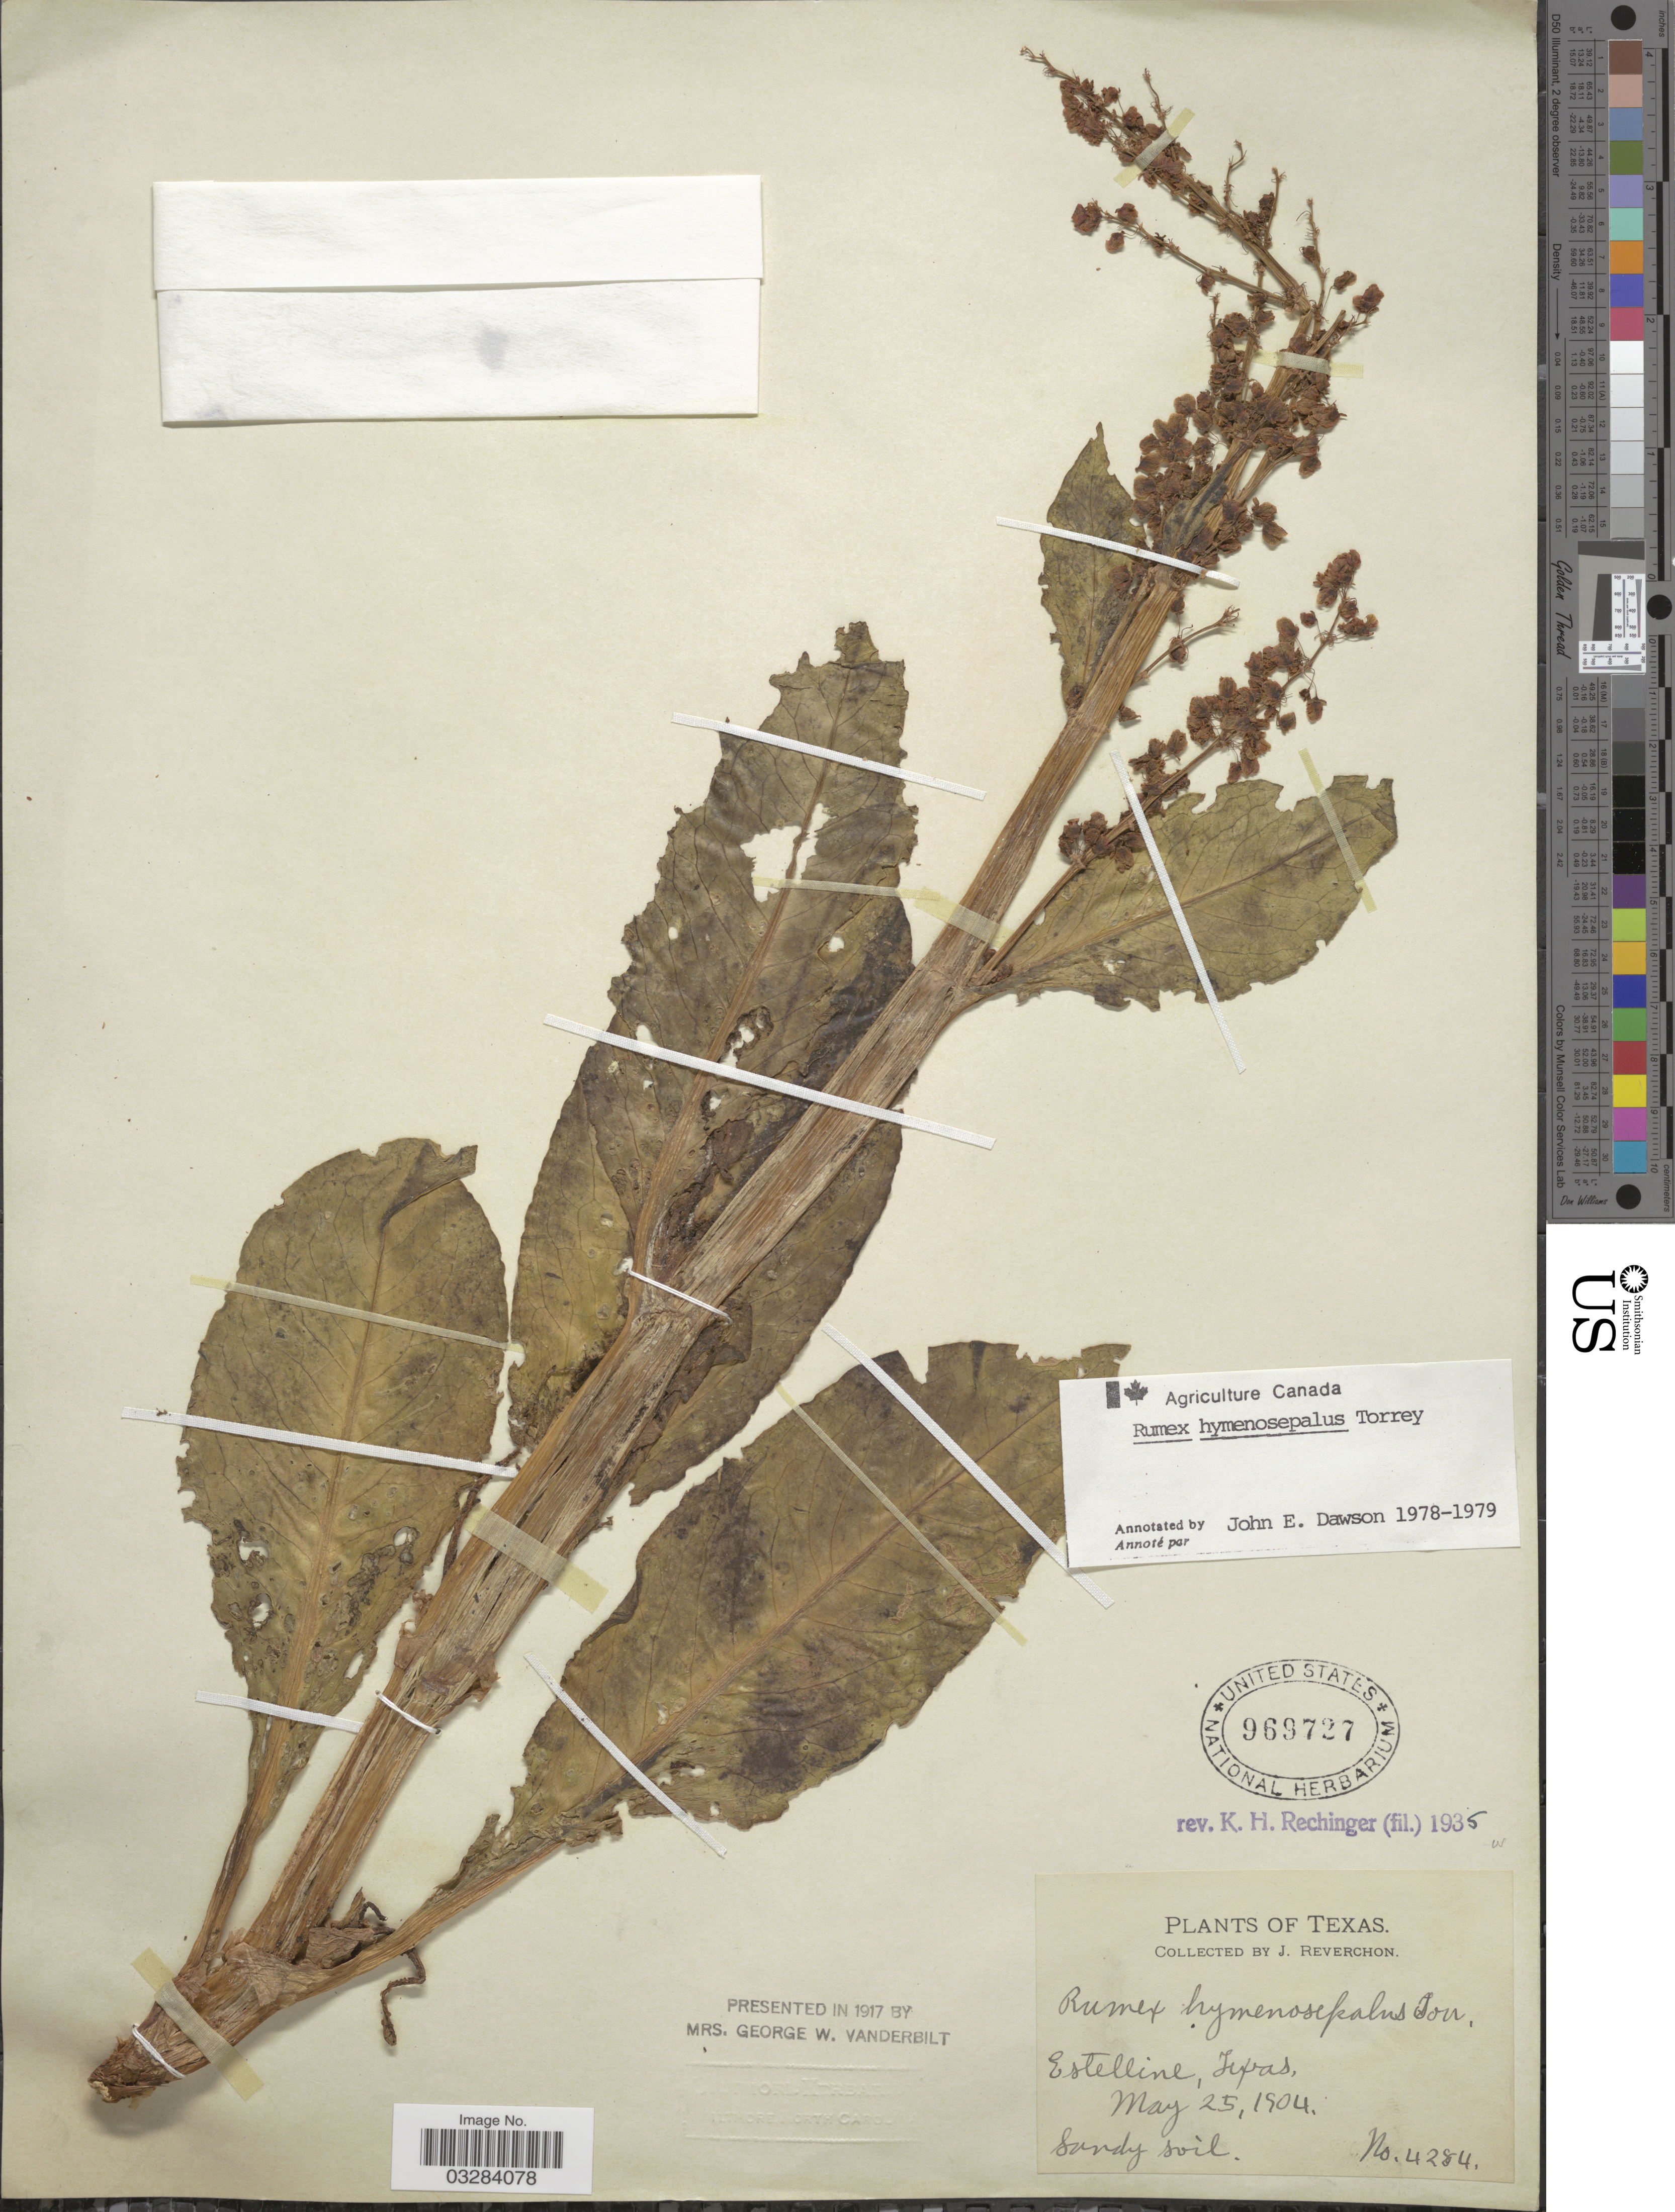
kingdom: Plantae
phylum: Tracheophyta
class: Magnoliopsida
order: Caryophyllales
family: Polygonaceae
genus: Rumex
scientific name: Rumex hymenosepalus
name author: Torr.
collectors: J. Reverchon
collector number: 4284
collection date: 1904-05-25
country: United States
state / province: Texas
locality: Estelline.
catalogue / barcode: US 969727